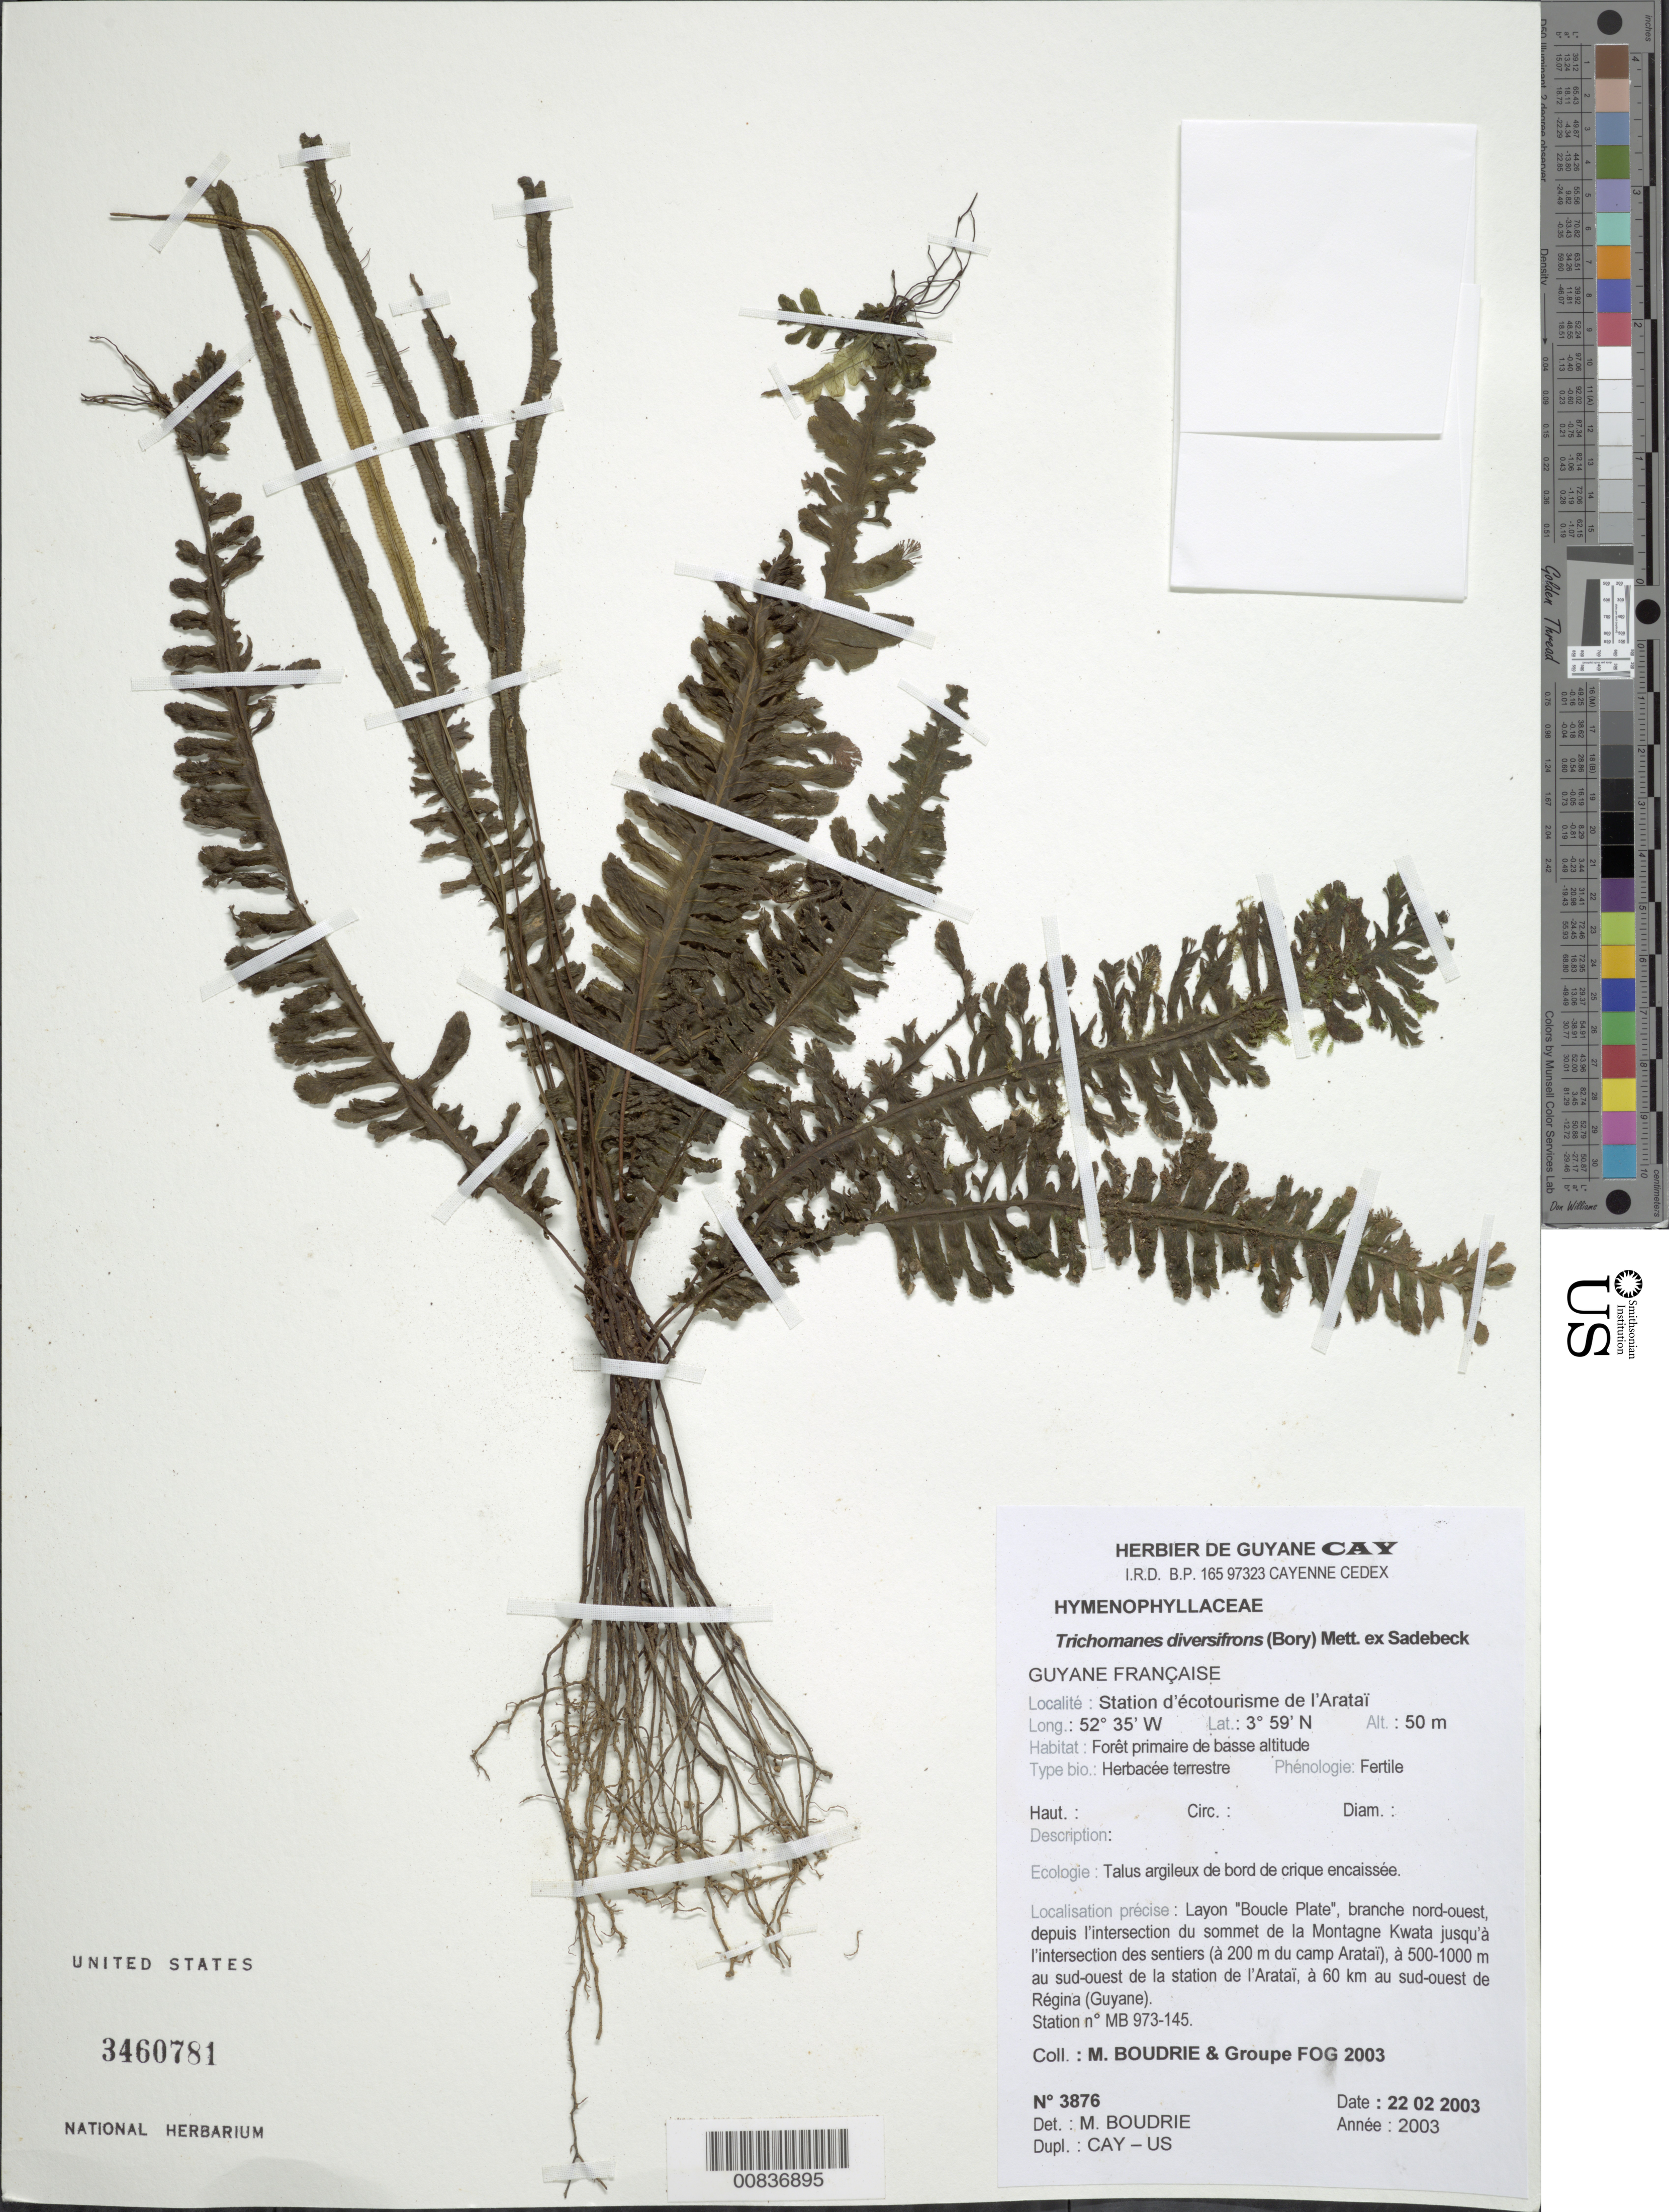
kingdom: Plantae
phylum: Tracheophyta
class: Polypodiopsida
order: Hymenophyllales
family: Hymenophyllaceae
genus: Trichomanes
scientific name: Trichomanes diversifrons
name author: (Bory) Mett. ex Sadeb.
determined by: Boudrie, M.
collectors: M. Boudrie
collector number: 3876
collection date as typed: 22-Feb-03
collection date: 2003-02-22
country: French Guiana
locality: Station d'écotourisme de l'Arataï. Layon "Boucle plate", branche nord-ouest, depuis l'intersection du sommet de la montagne Kwata, jusqu'à l'intersection des sentiers (à 200 m du camp Arataï)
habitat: Forêt primaire de basse altitude, talus argileux de bord de crique encaissée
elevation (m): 50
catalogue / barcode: US 3460781